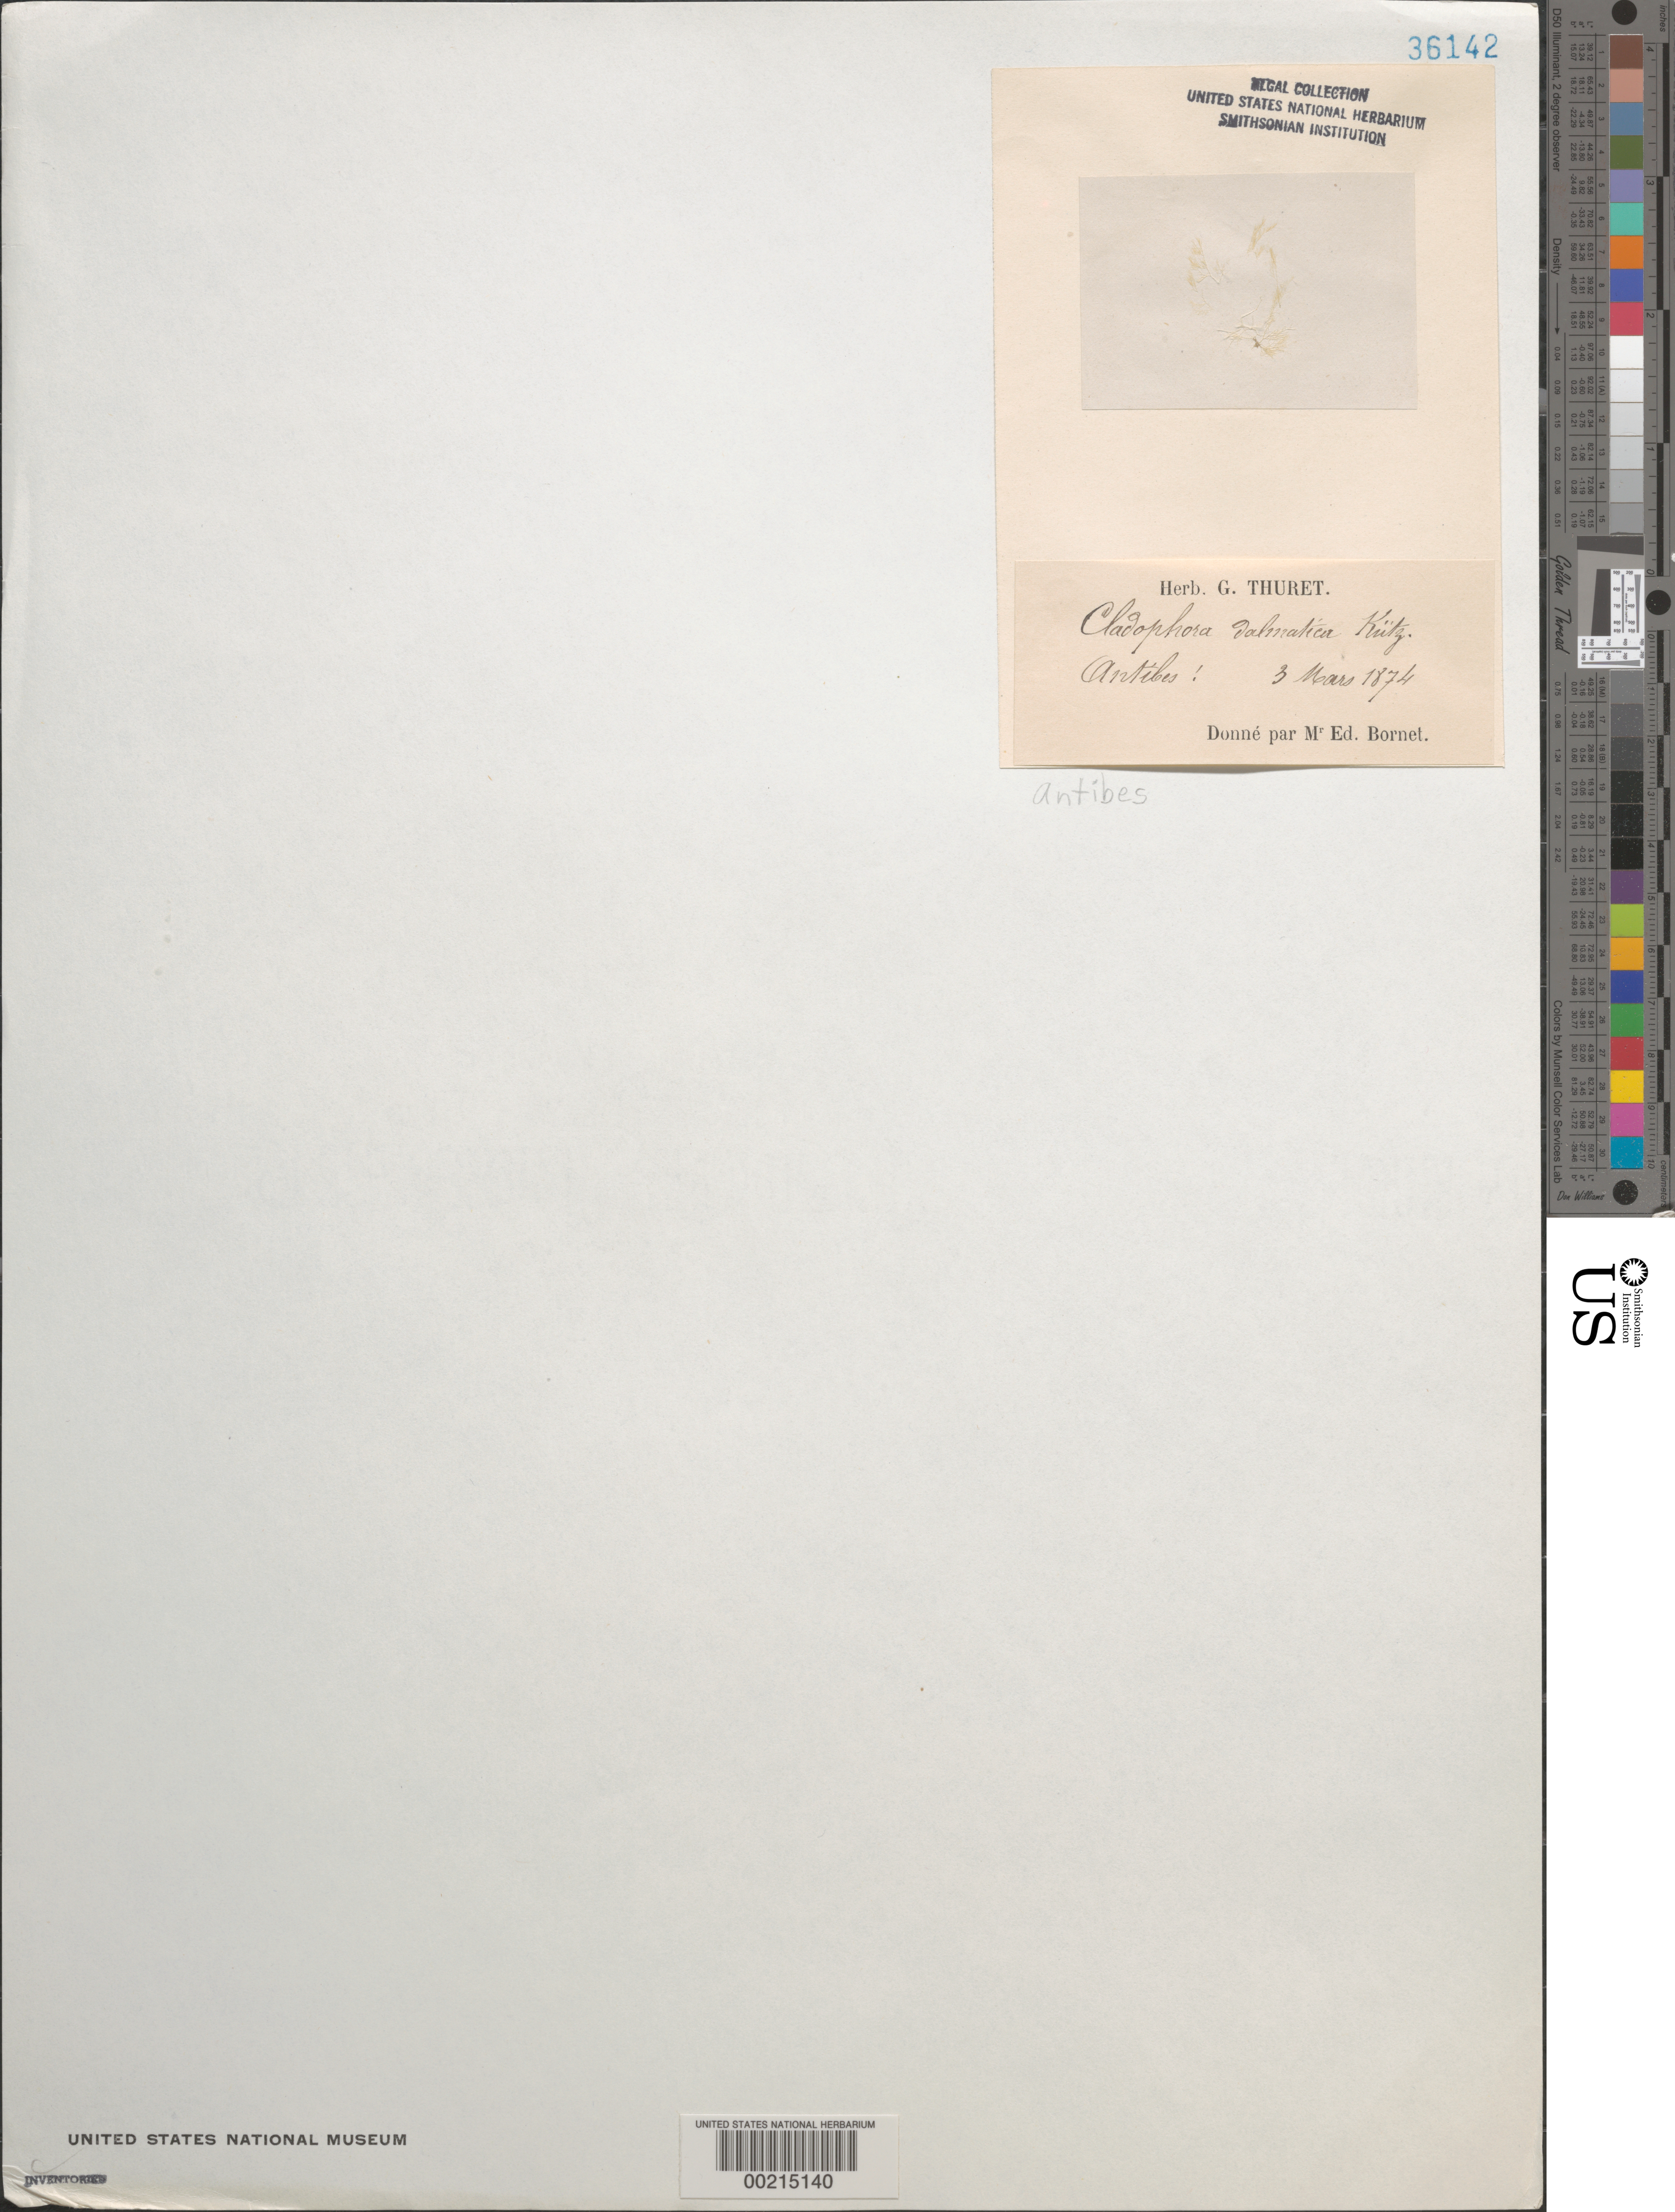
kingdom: Plantae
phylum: Chlorophyta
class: Ulvophyceae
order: Cladophorales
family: Cladophoraceae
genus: Cladophora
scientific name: Cladophora dalmatica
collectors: Thuret, G. (herbarium)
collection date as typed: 03 Mar 1874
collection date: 1874-03-03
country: France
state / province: Provence-Alpes-Côte d'Azur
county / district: Alpes-Maritimes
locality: Antibes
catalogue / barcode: US 36142